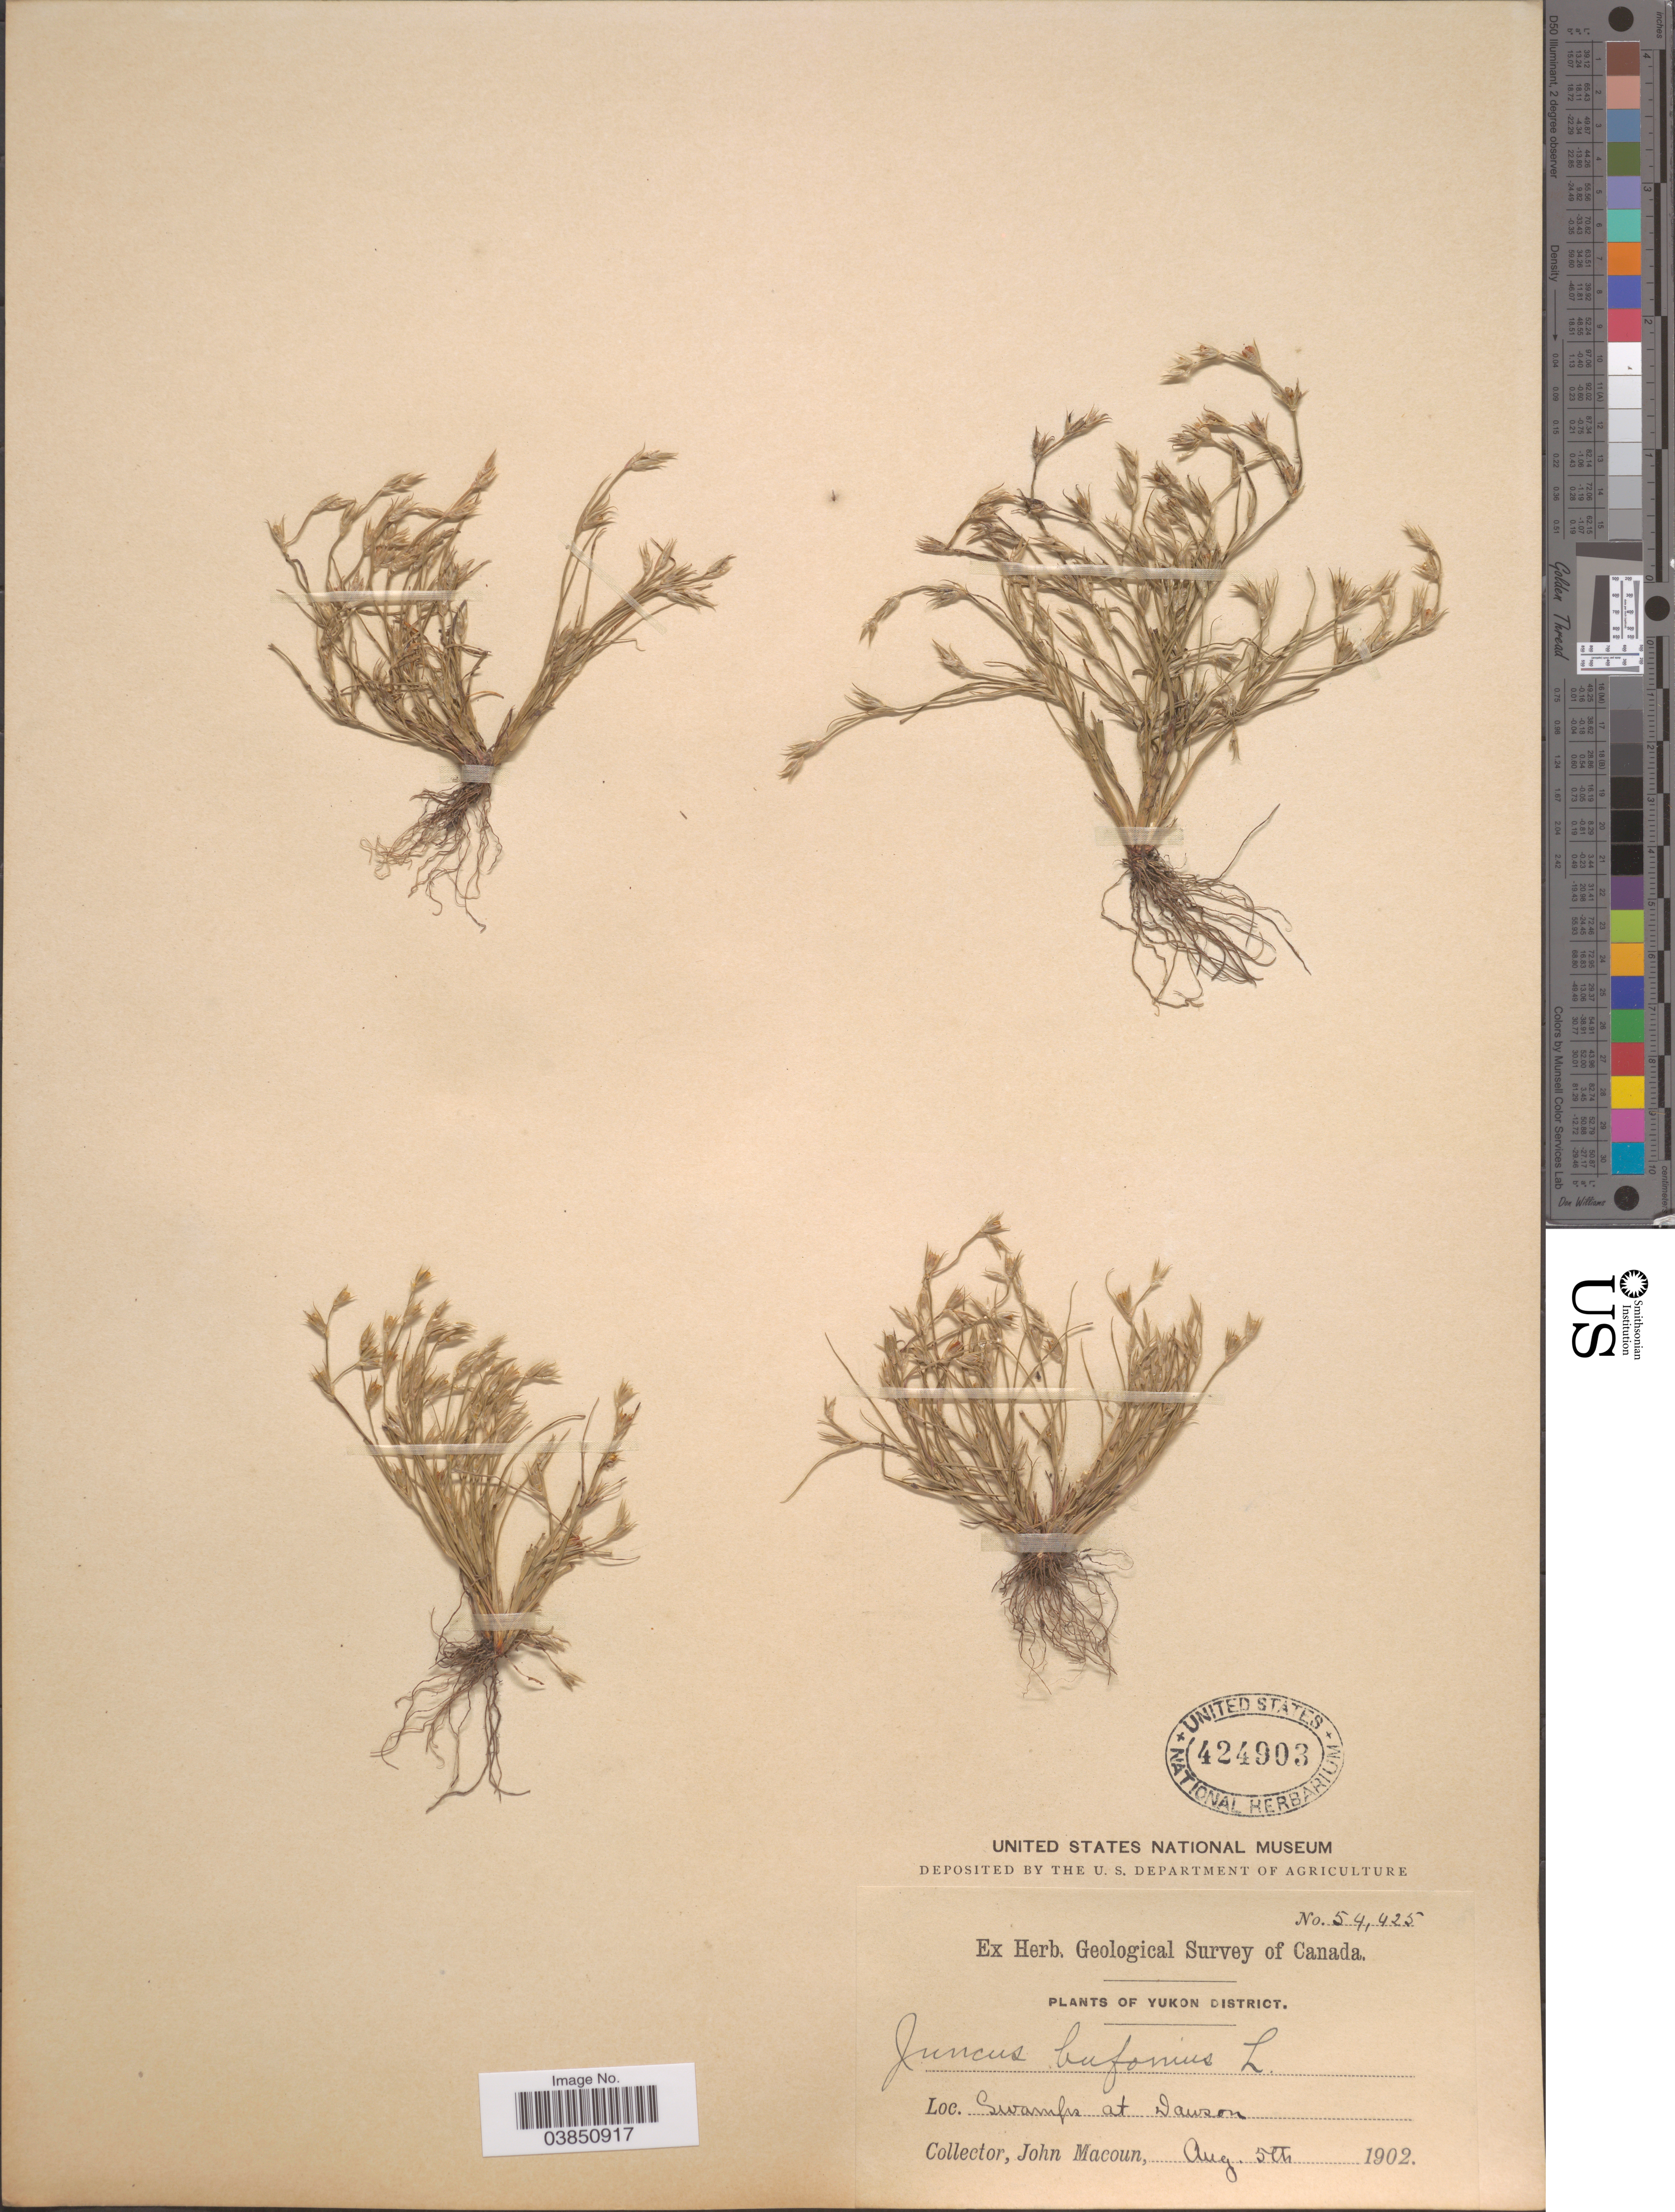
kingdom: Plantae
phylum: Tracheophyta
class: Liliopsida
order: Poales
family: Juncaceae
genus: Juncus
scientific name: Juncus bufonius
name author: L.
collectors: J. Macoun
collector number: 54425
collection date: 1902-08-05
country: Canada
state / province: Yukon Territory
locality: Yukon District. Swamps at Dawson.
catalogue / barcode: US 424903